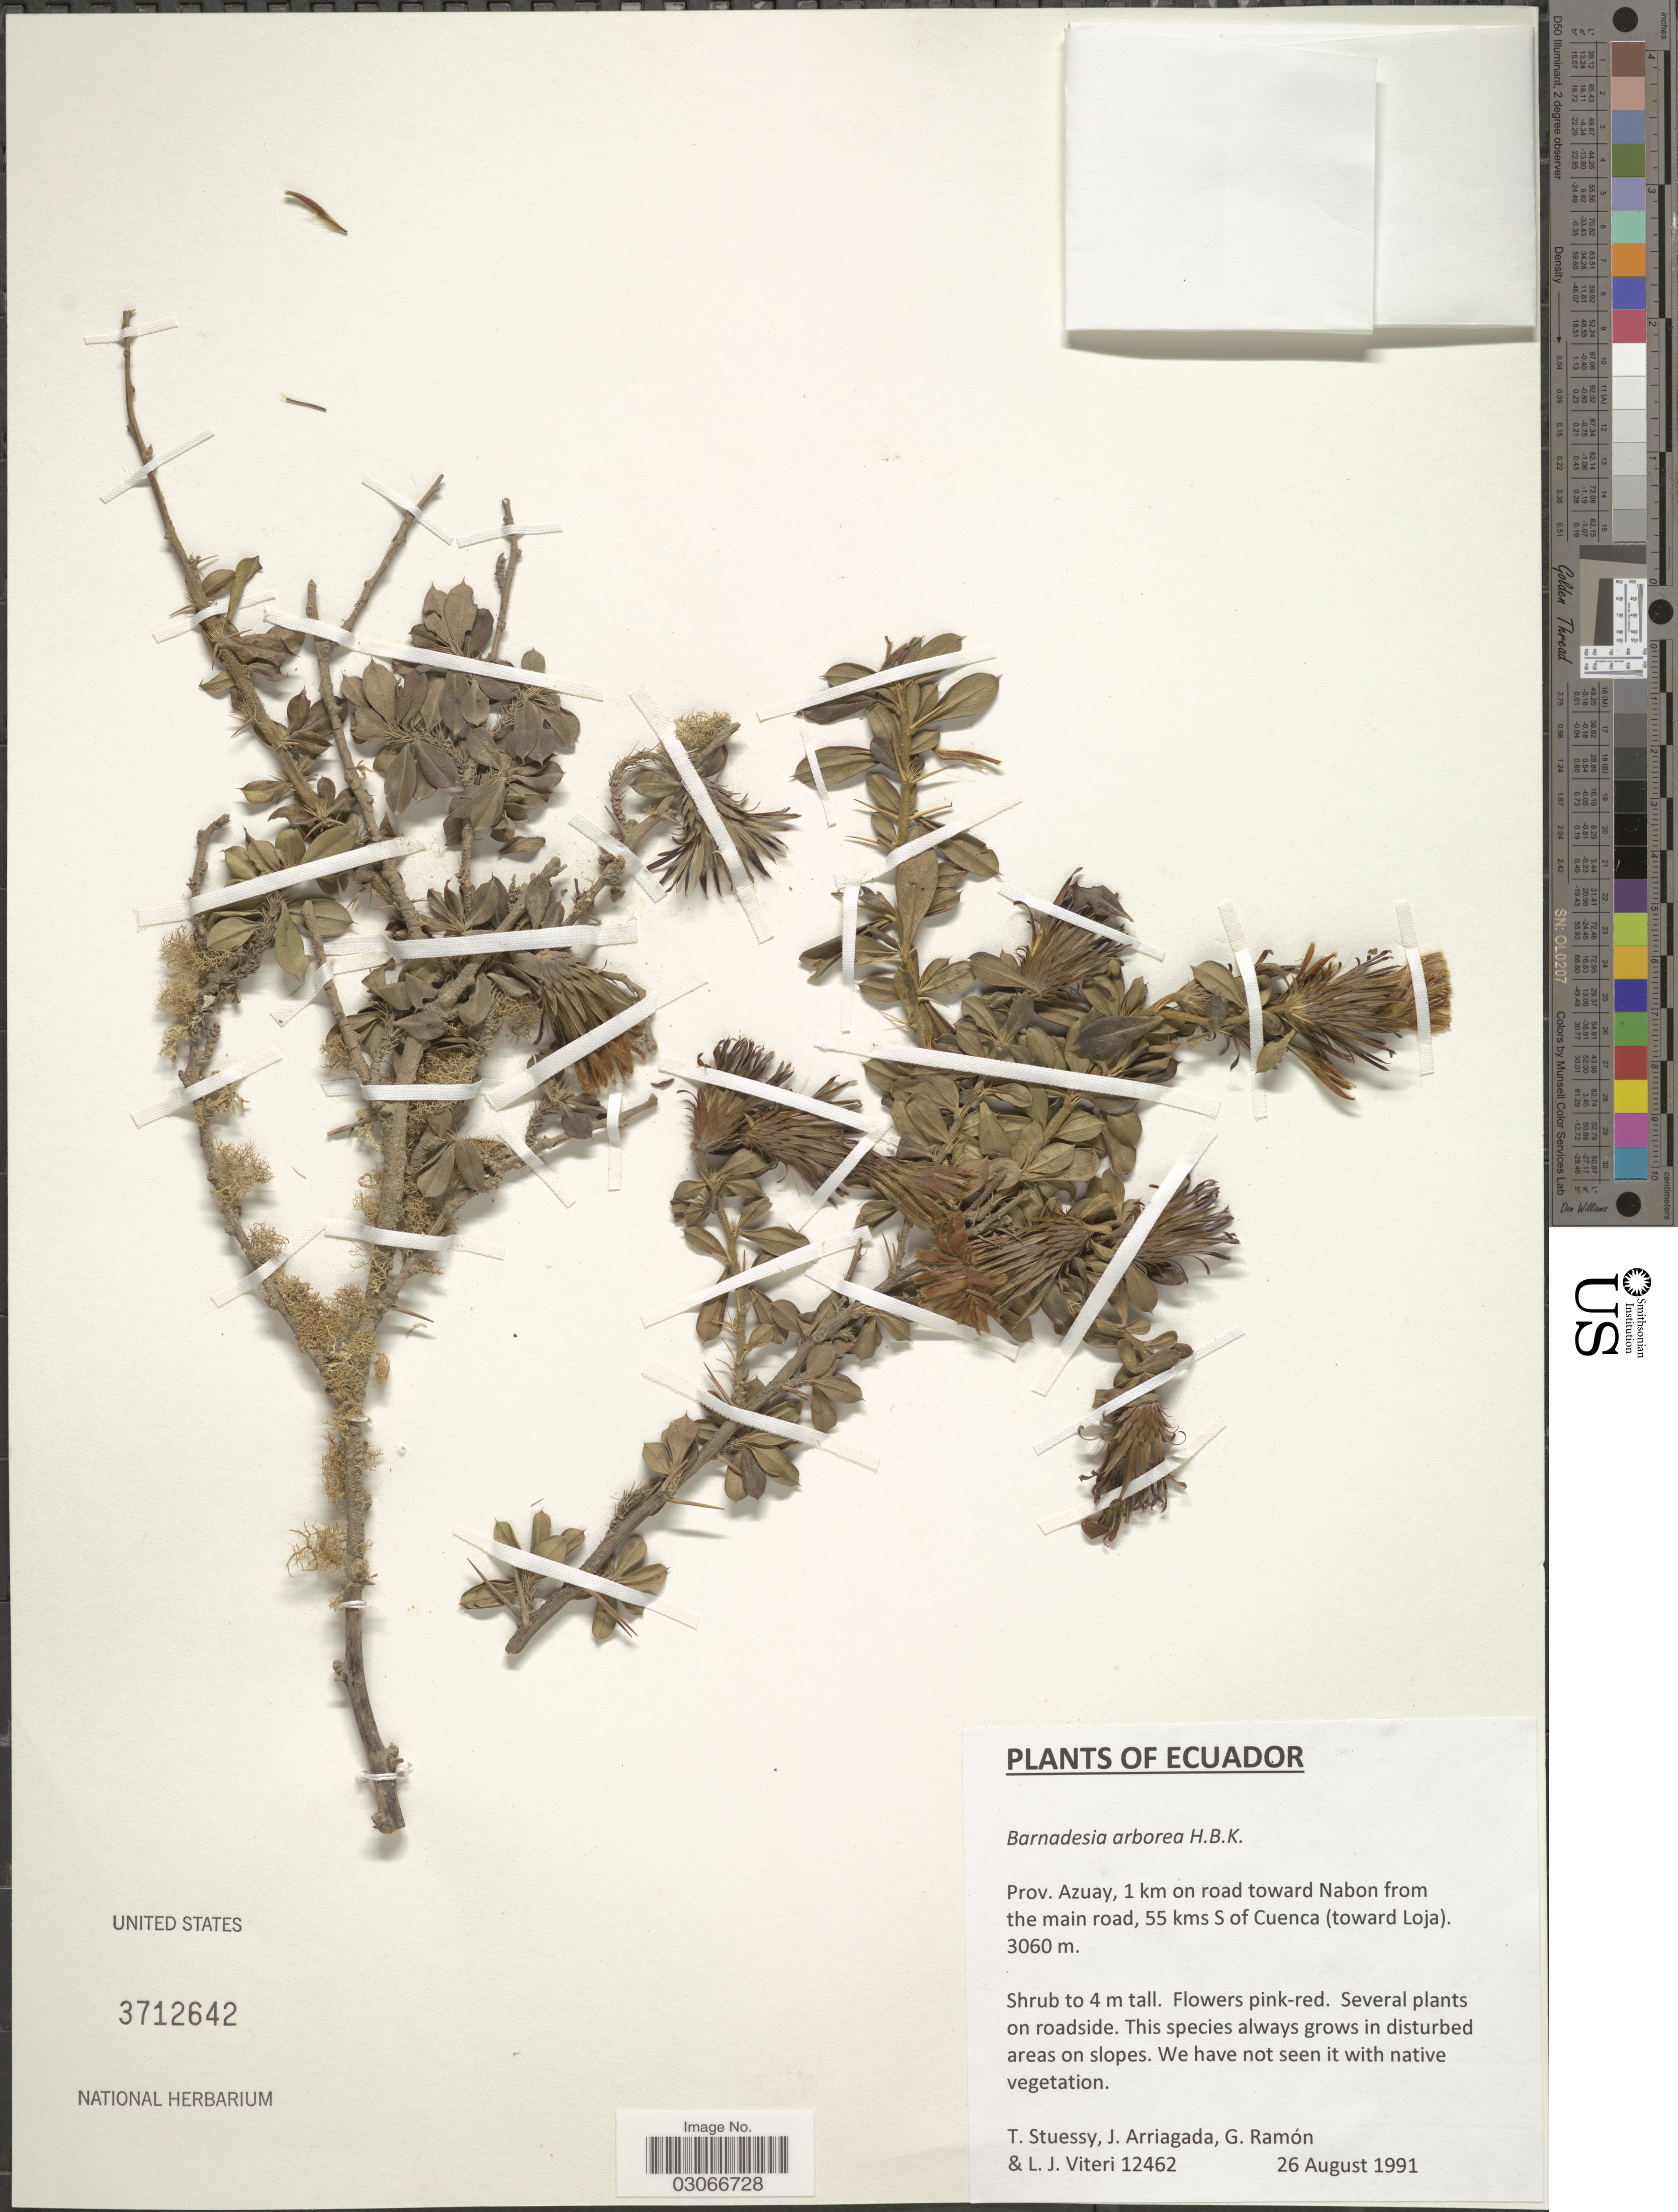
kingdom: Plantae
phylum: Tracheophyta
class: Magnoliopsida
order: Asterales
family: Asteraceae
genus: Barnadesia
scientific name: Barnadesia arborea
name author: Kunth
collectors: T. Steussy, J. Arriagada, G. Ramón & L. Viteri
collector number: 12462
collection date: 1991-08-26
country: Ecuador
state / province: Azuay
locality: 1 km on road toward Nabon from the main road, 55 kms S of Cuenca (toward Loja).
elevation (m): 3060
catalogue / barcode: US 3712642